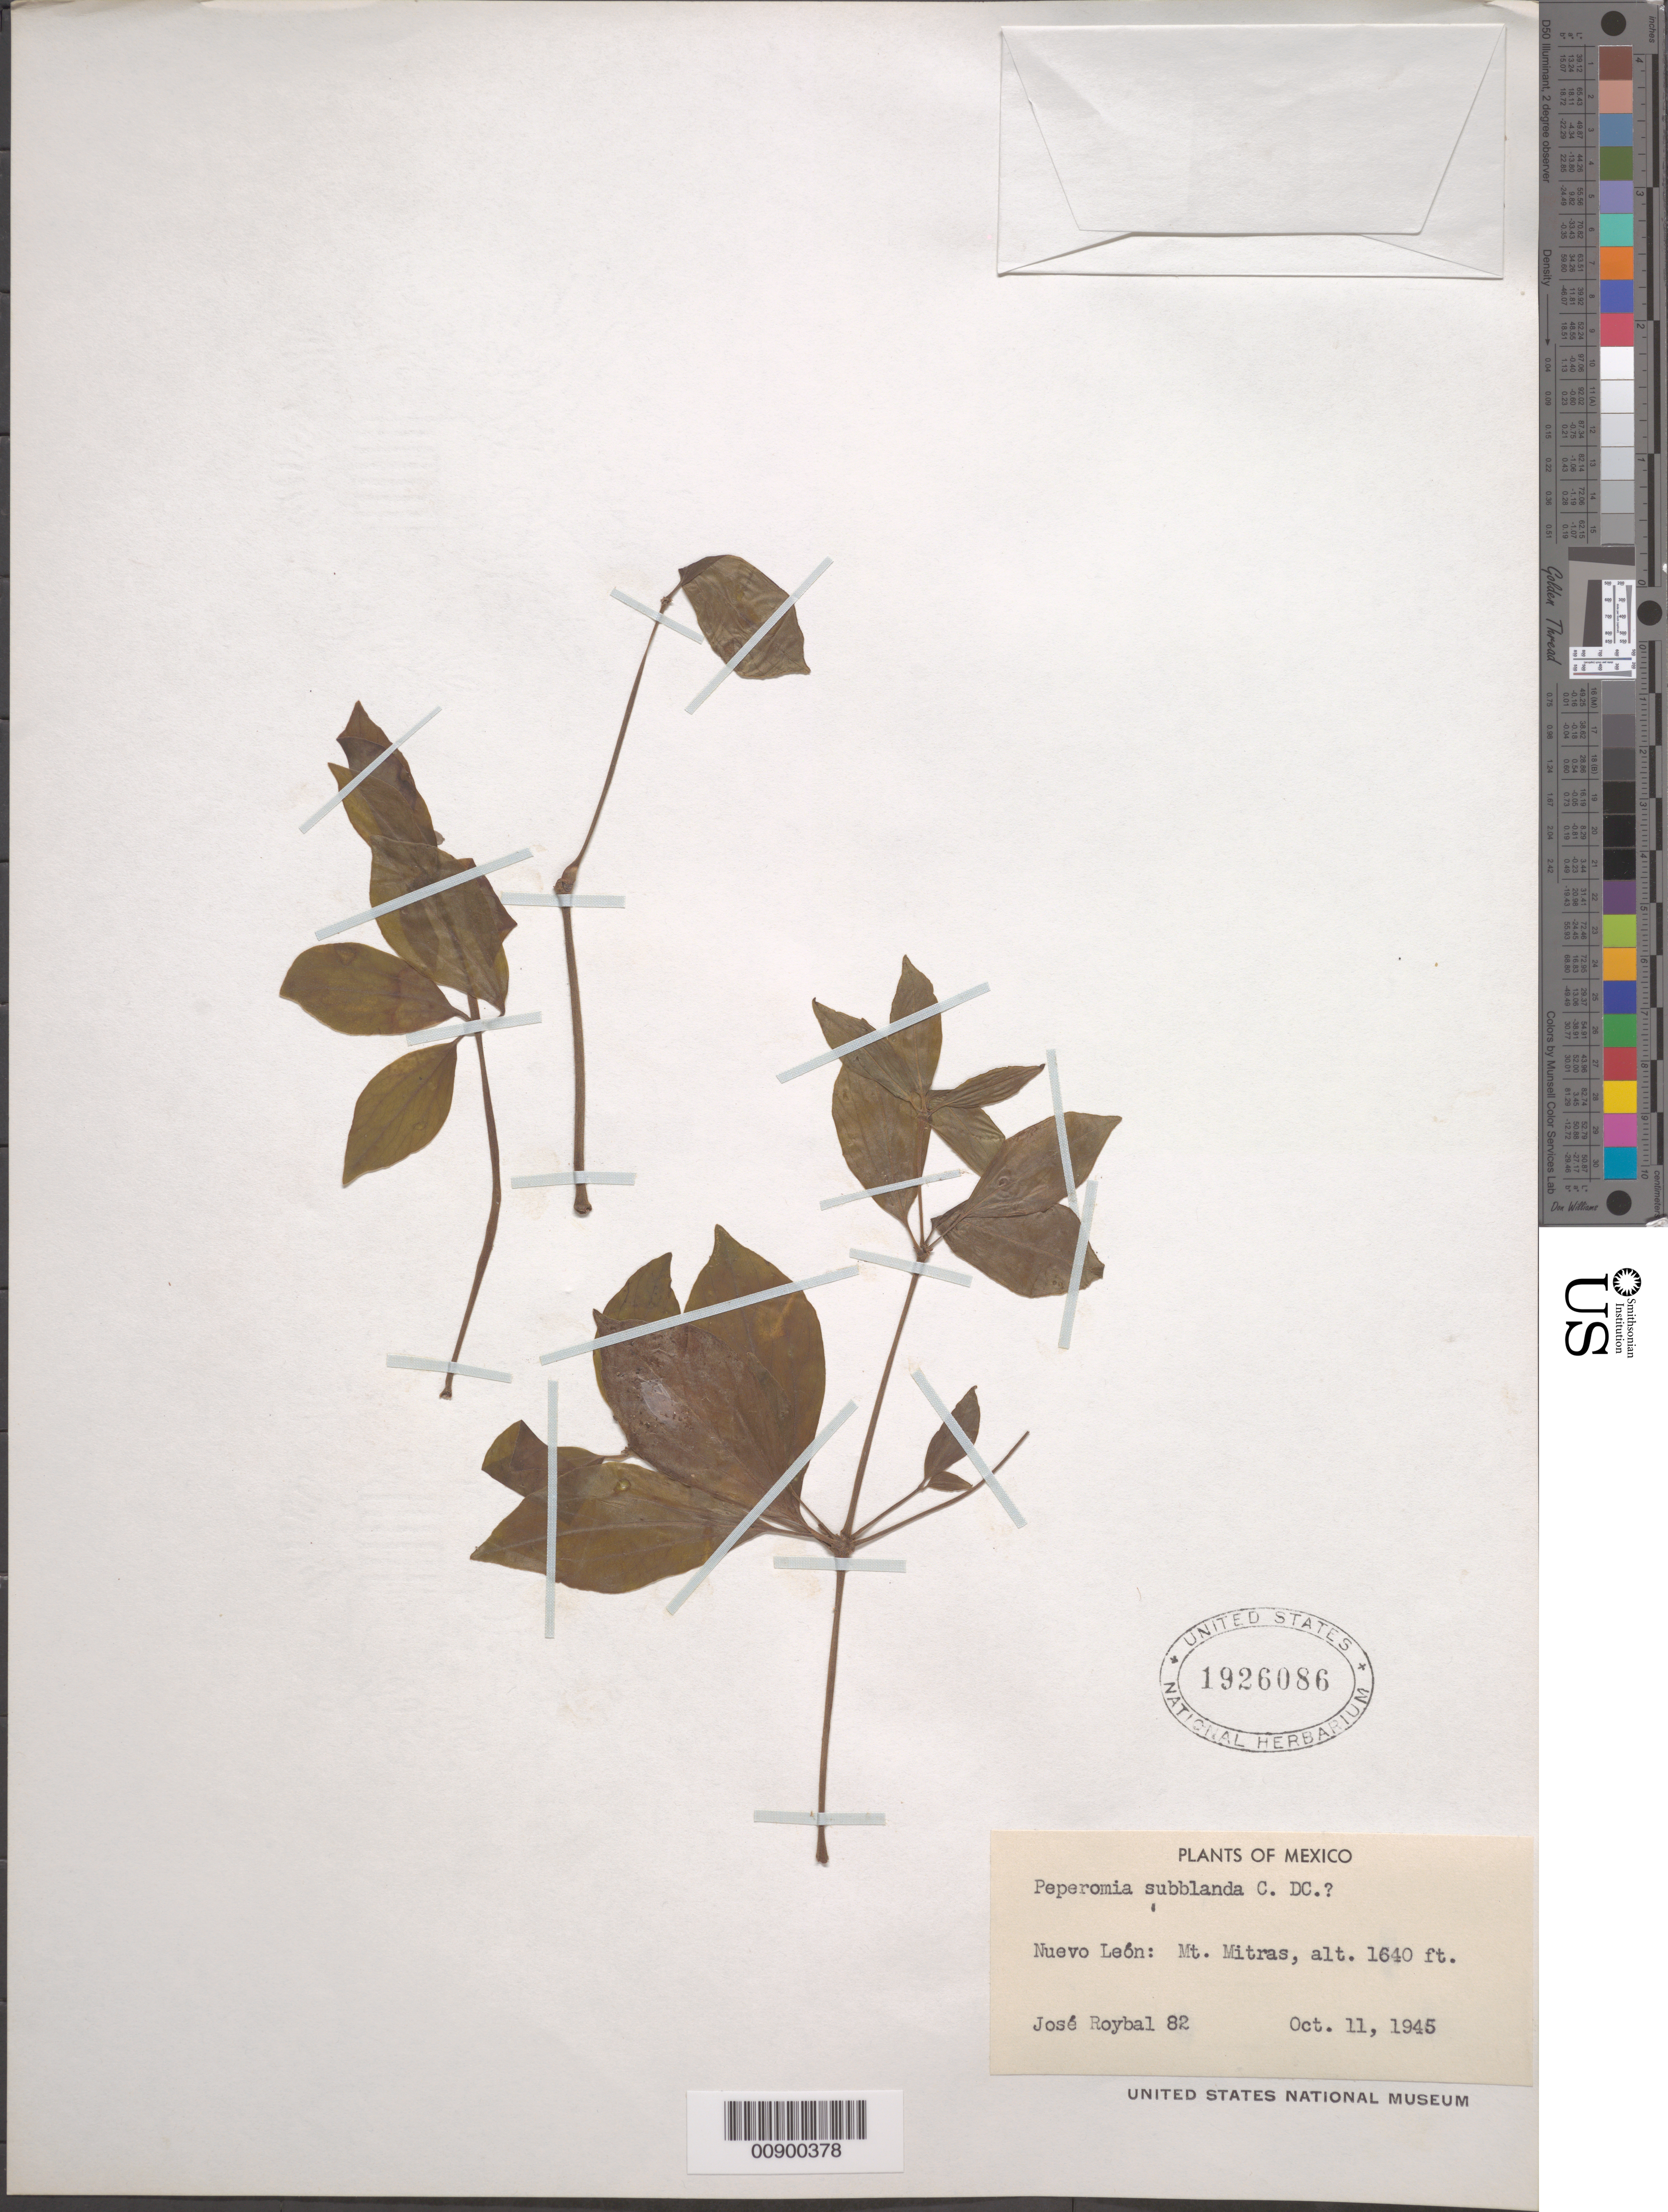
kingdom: Plantae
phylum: Tracheophyta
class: Magnoliopsida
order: Piperales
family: Piperaceae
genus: Peperomia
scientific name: Peperomia subblanda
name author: C. DC.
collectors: J. J. Roybal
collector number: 82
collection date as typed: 11 Oct 1945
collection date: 1945-10-11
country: Mexico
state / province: Nuevo León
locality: Nuevo León: Mt. Mitras.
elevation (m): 500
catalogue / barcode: US 1926086